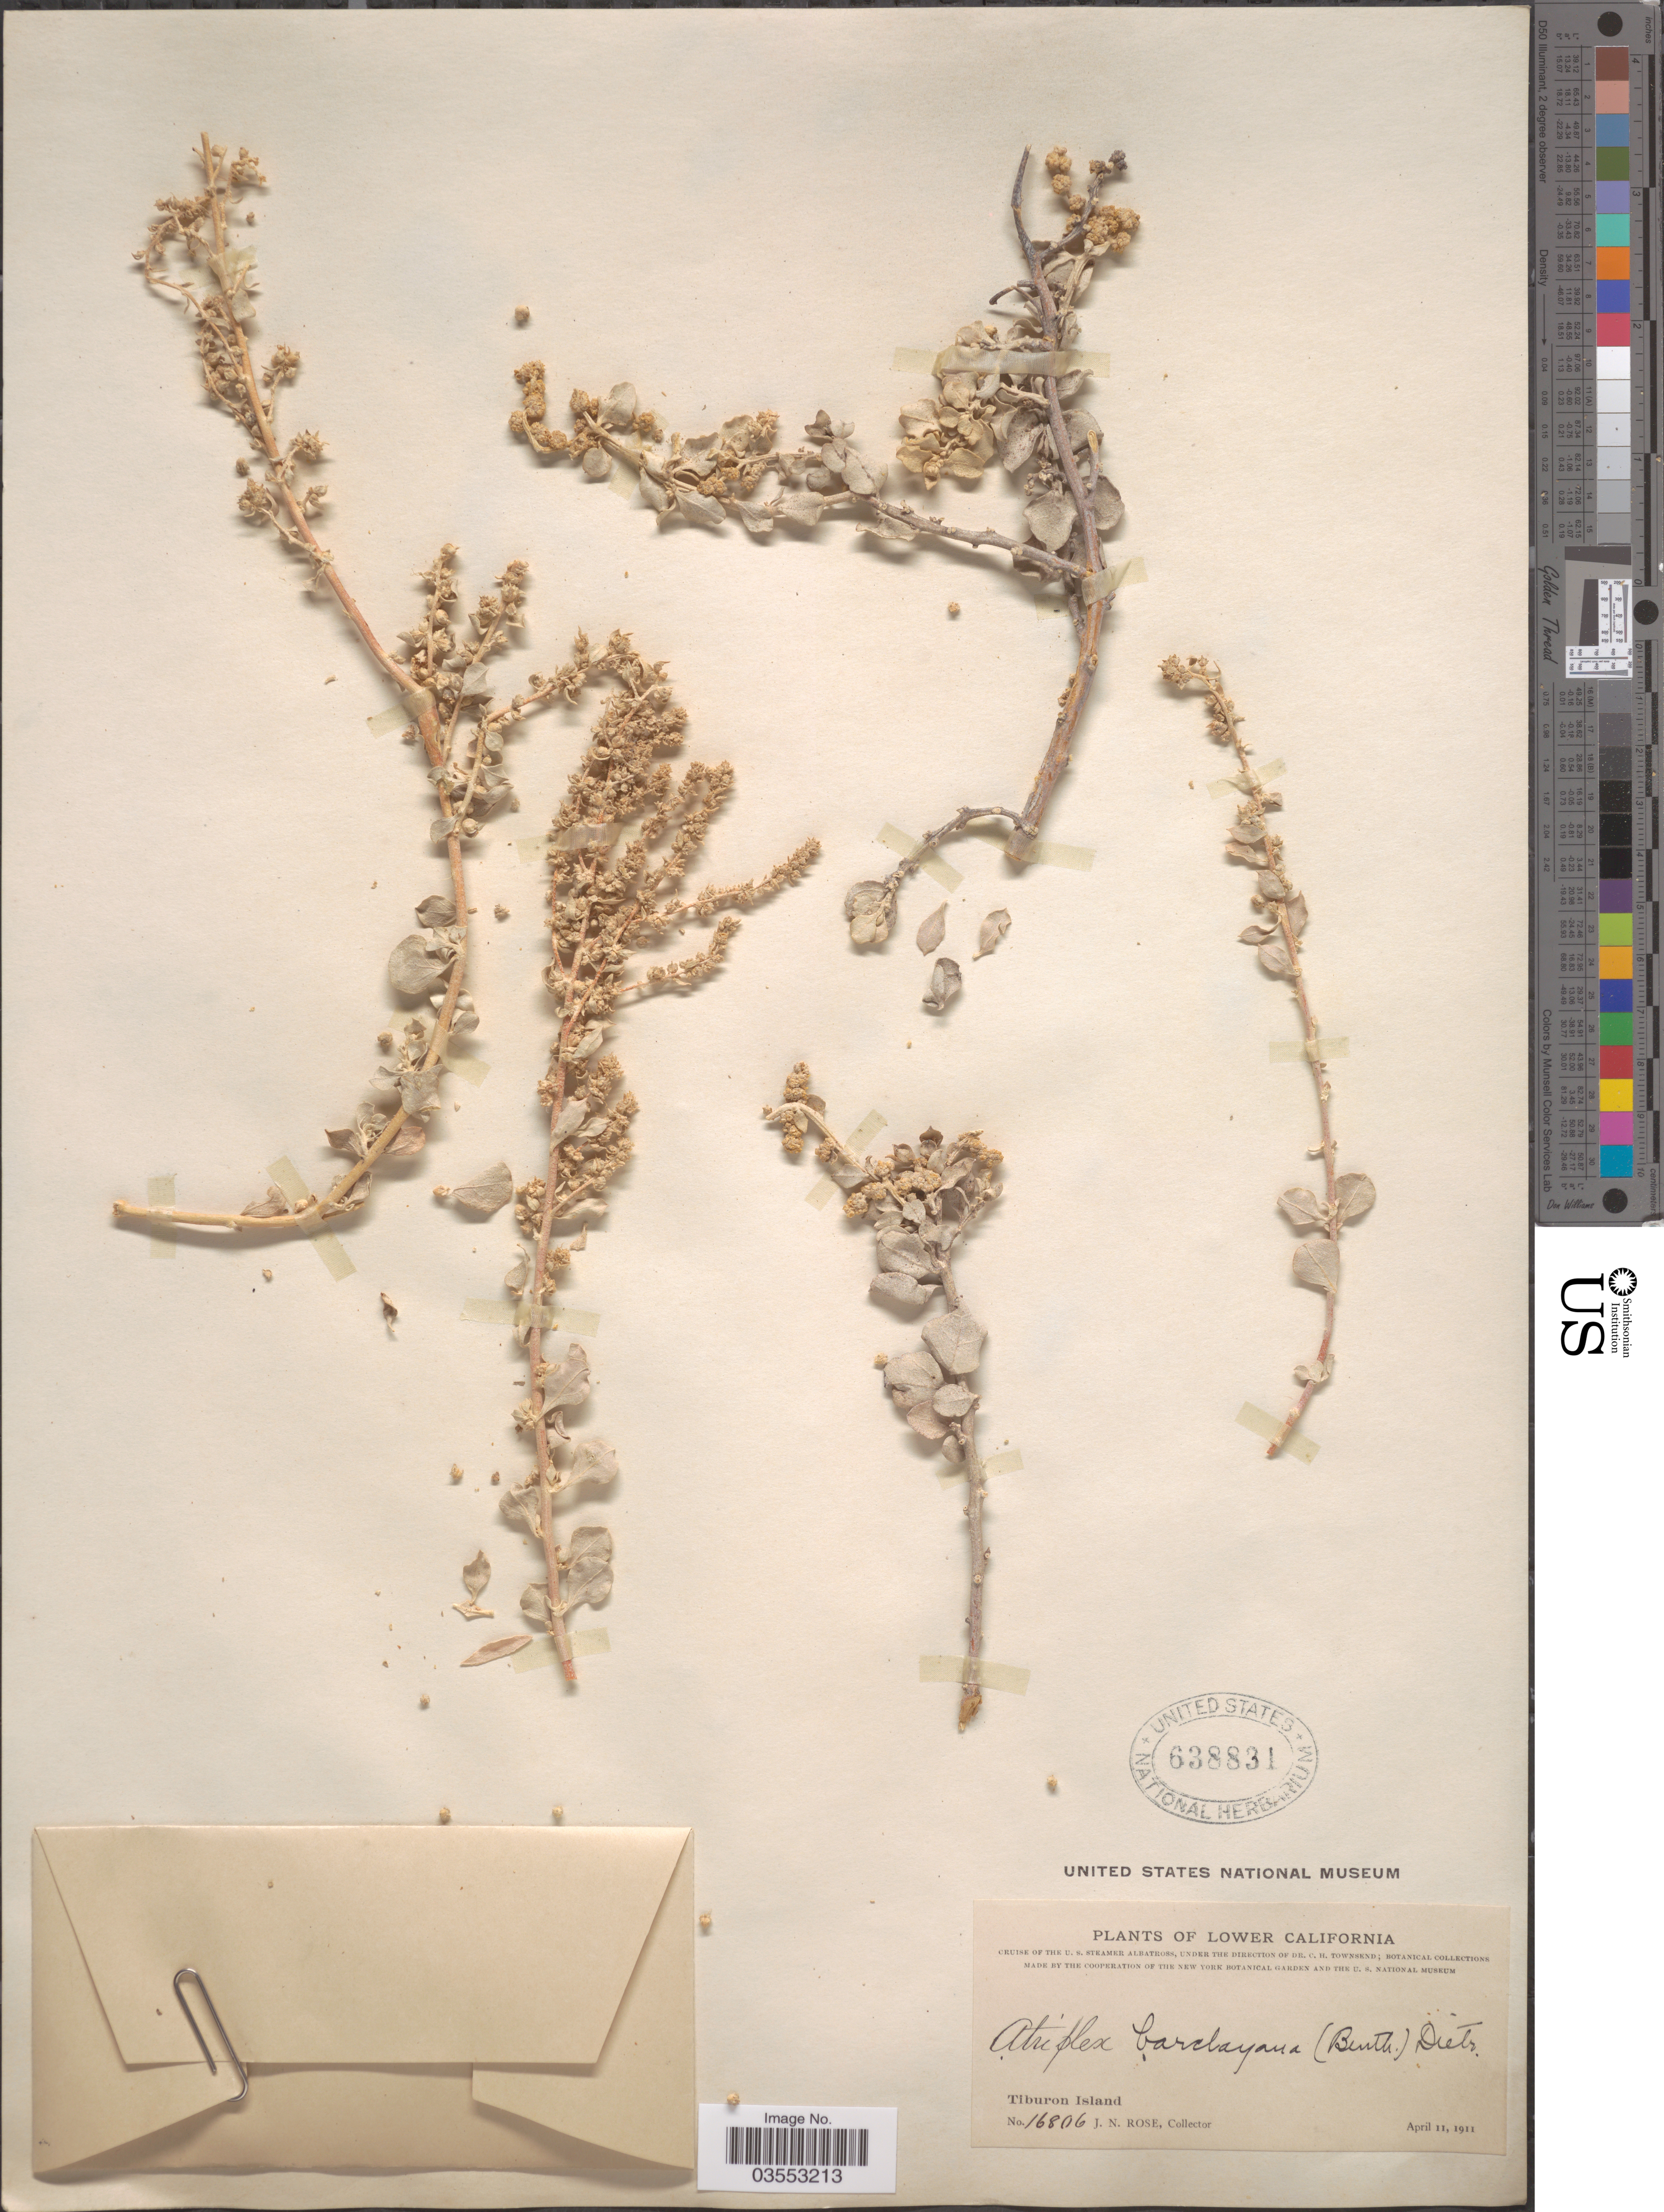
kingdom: Plantae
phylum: Tracheophyta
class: Magnoliopsida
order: Caryophyllales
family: Amaranthaceae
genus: Atriplex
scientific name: Atriplex barclayana subsp. sonorae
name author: (Standl.) H.M. Hall & Clem.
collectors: J. N. Rose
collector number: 16806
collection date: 1911-04-11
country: Mexico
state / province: Sonora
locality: Lower California. Tiburon Island.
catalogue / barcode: US 638831